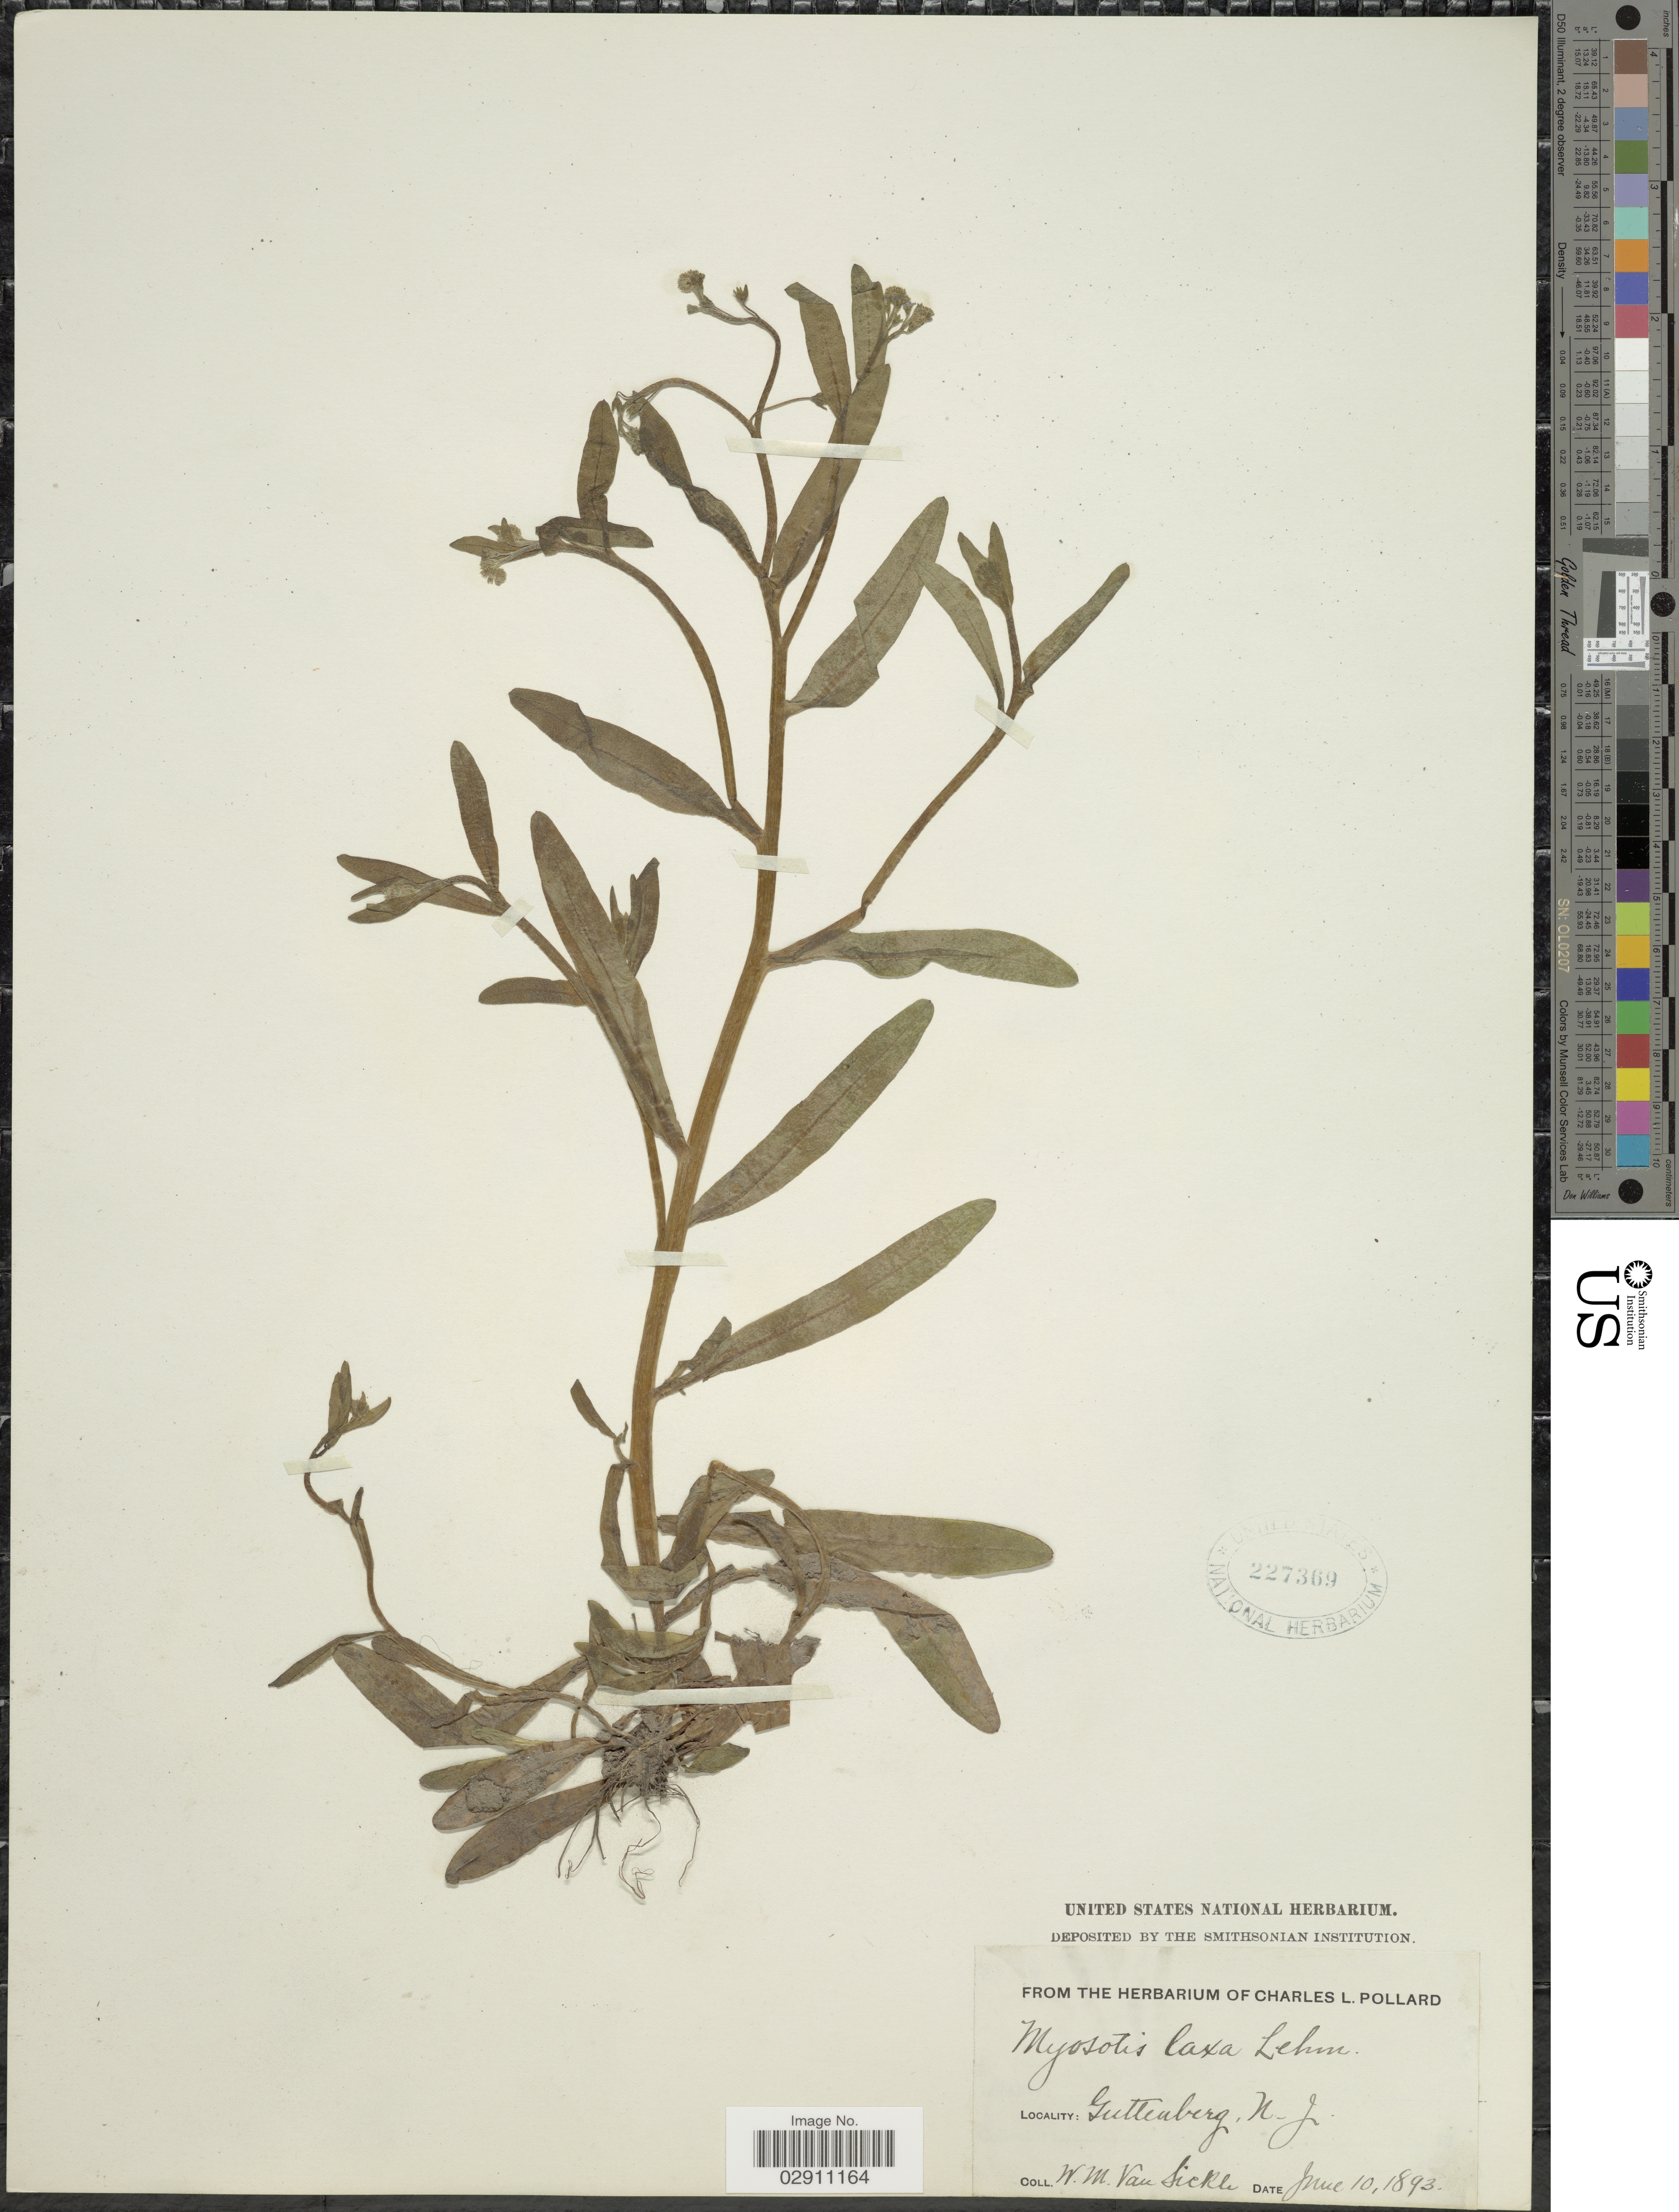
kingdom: Plantae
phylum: Tracheophyta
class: Magnoliopsida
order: Boraginales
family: Boraginaceae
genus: Myosotis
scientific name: Myosotis laxa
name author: F. Lehm.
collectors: W. M. Van Sickle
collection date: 1893-06-10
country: United States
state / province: New Jersey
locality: Guttenberg.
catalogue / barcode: US 227369